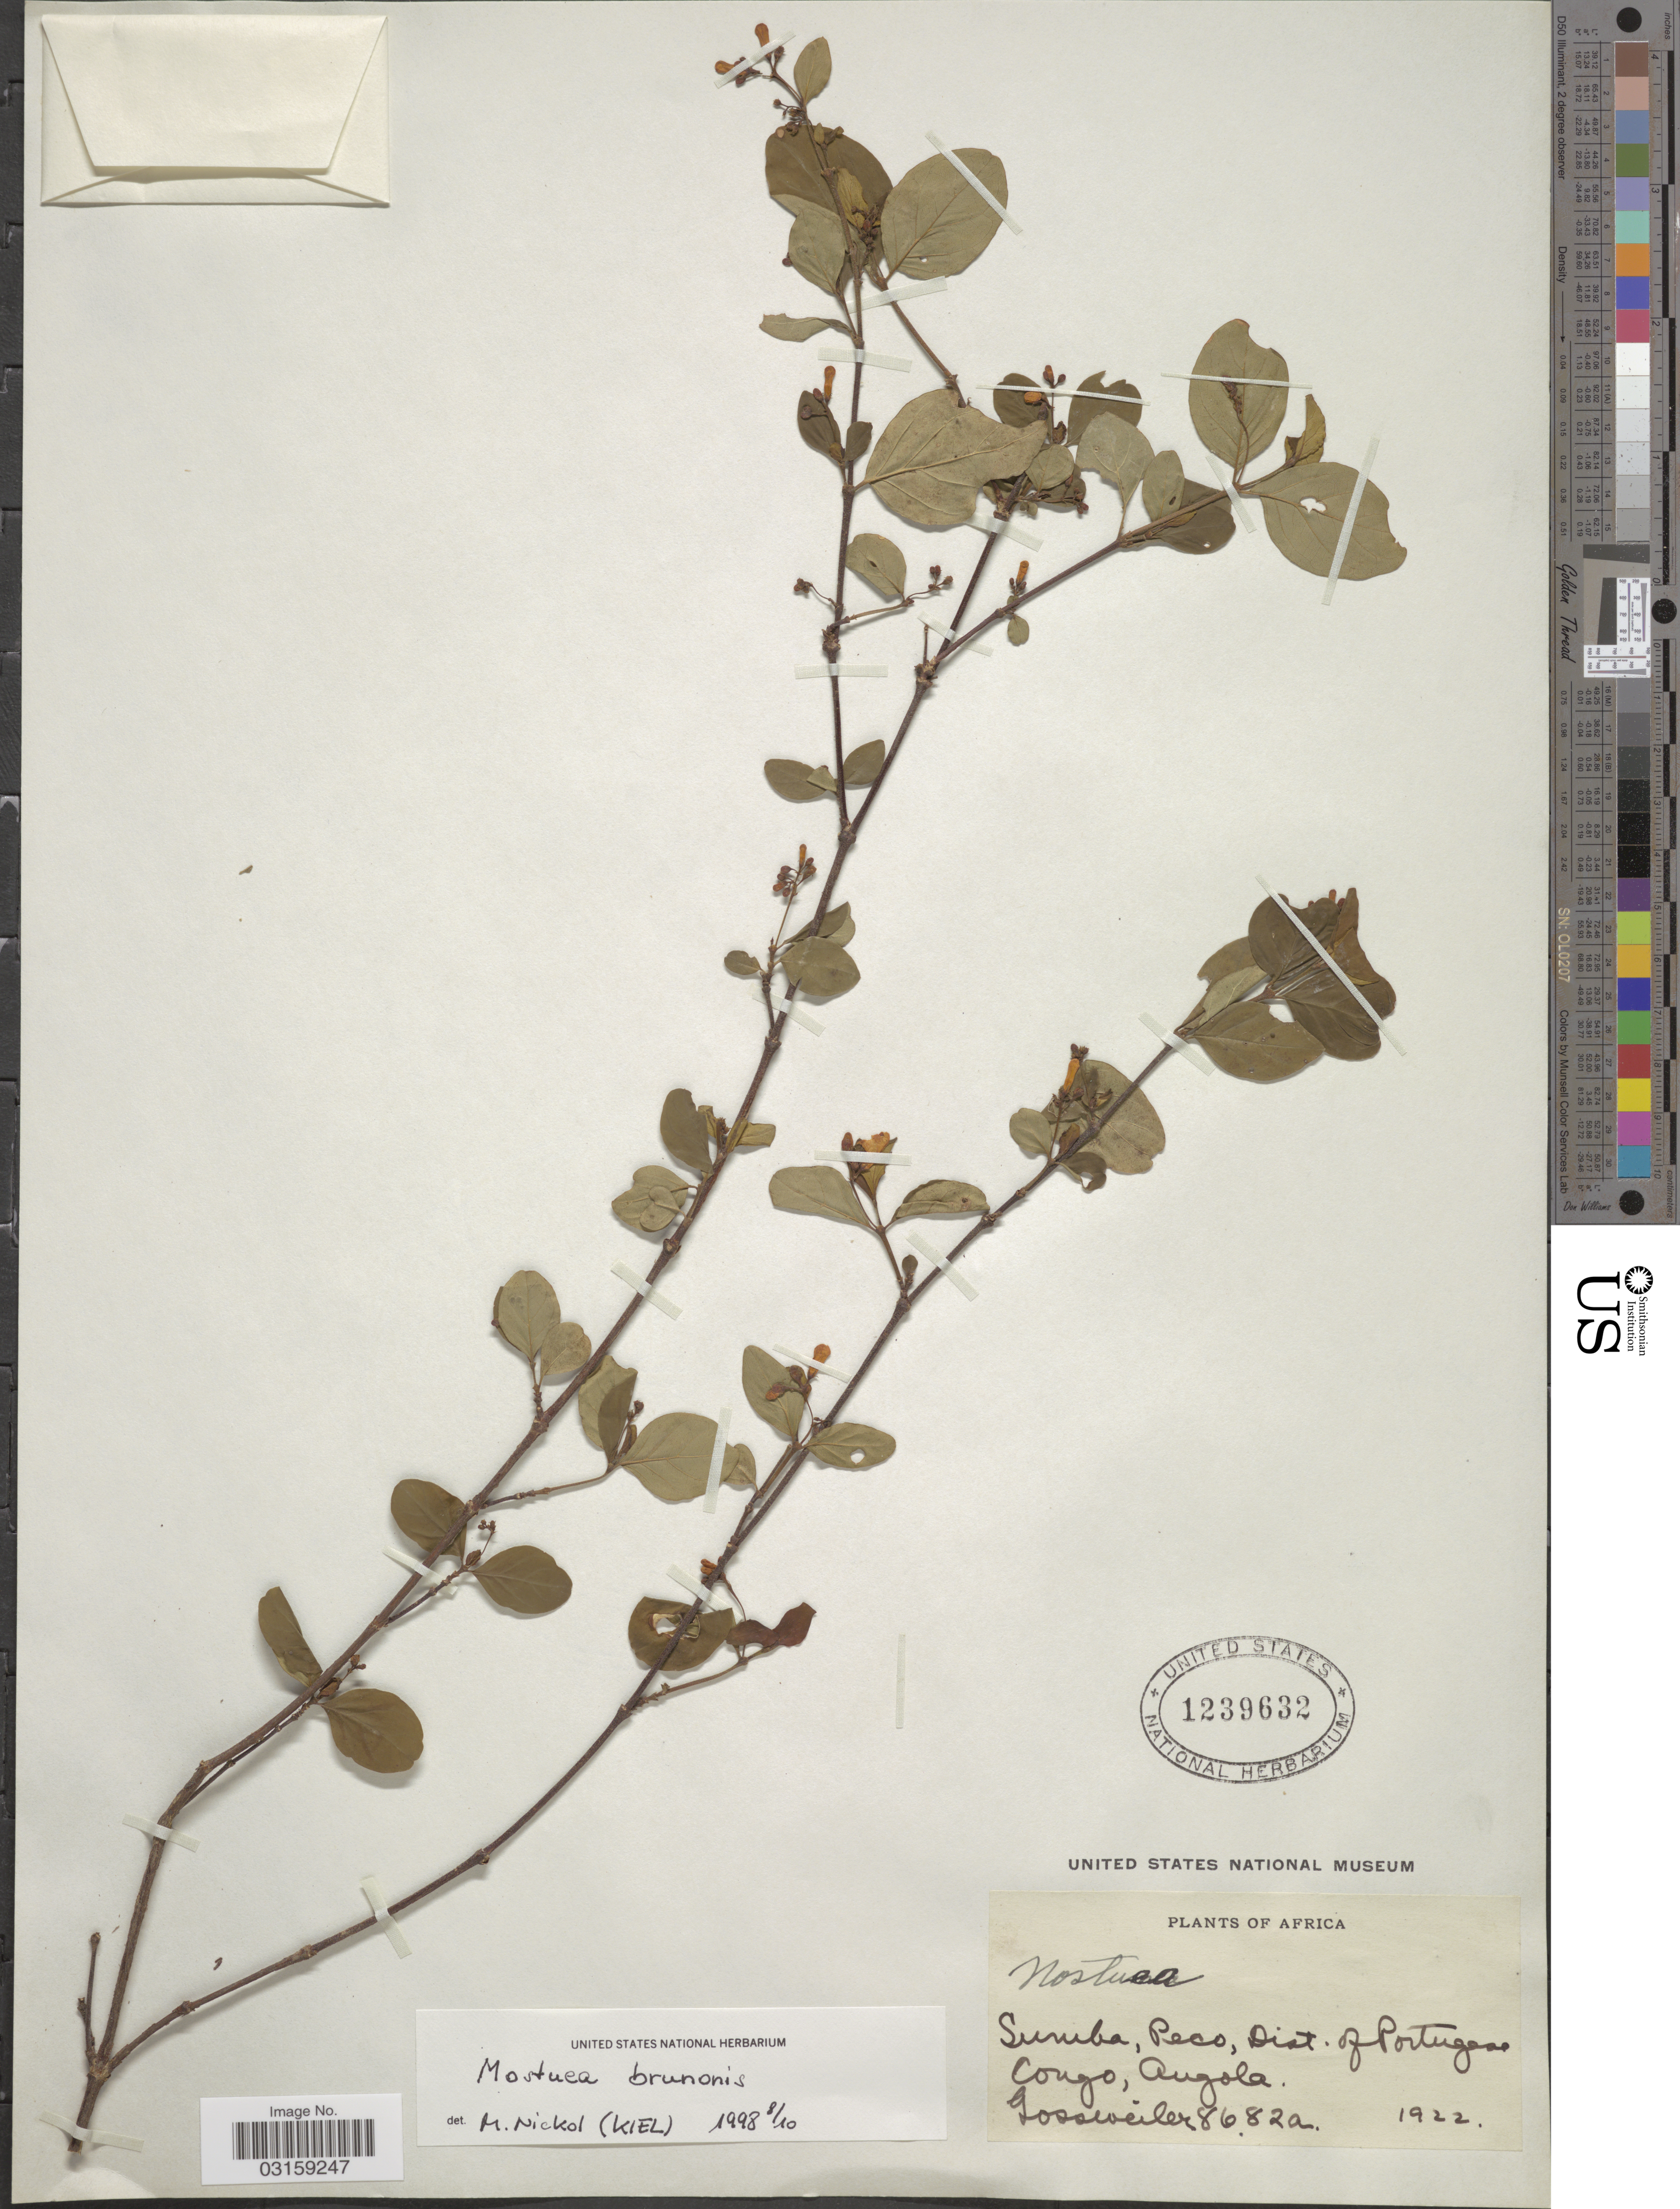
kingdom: Plantae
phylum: Tracheophyta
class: Magnoliopsida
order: Gentianales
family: Gelsemiaceae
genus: Mostuea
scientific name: Mostuea brunonis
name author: Didrichsen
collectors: -. Gossweiler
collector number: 8682a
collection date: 1922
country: Angola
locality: Sumba, Peco, Dist. of Portugese. Congo.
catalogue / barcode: US 1239632